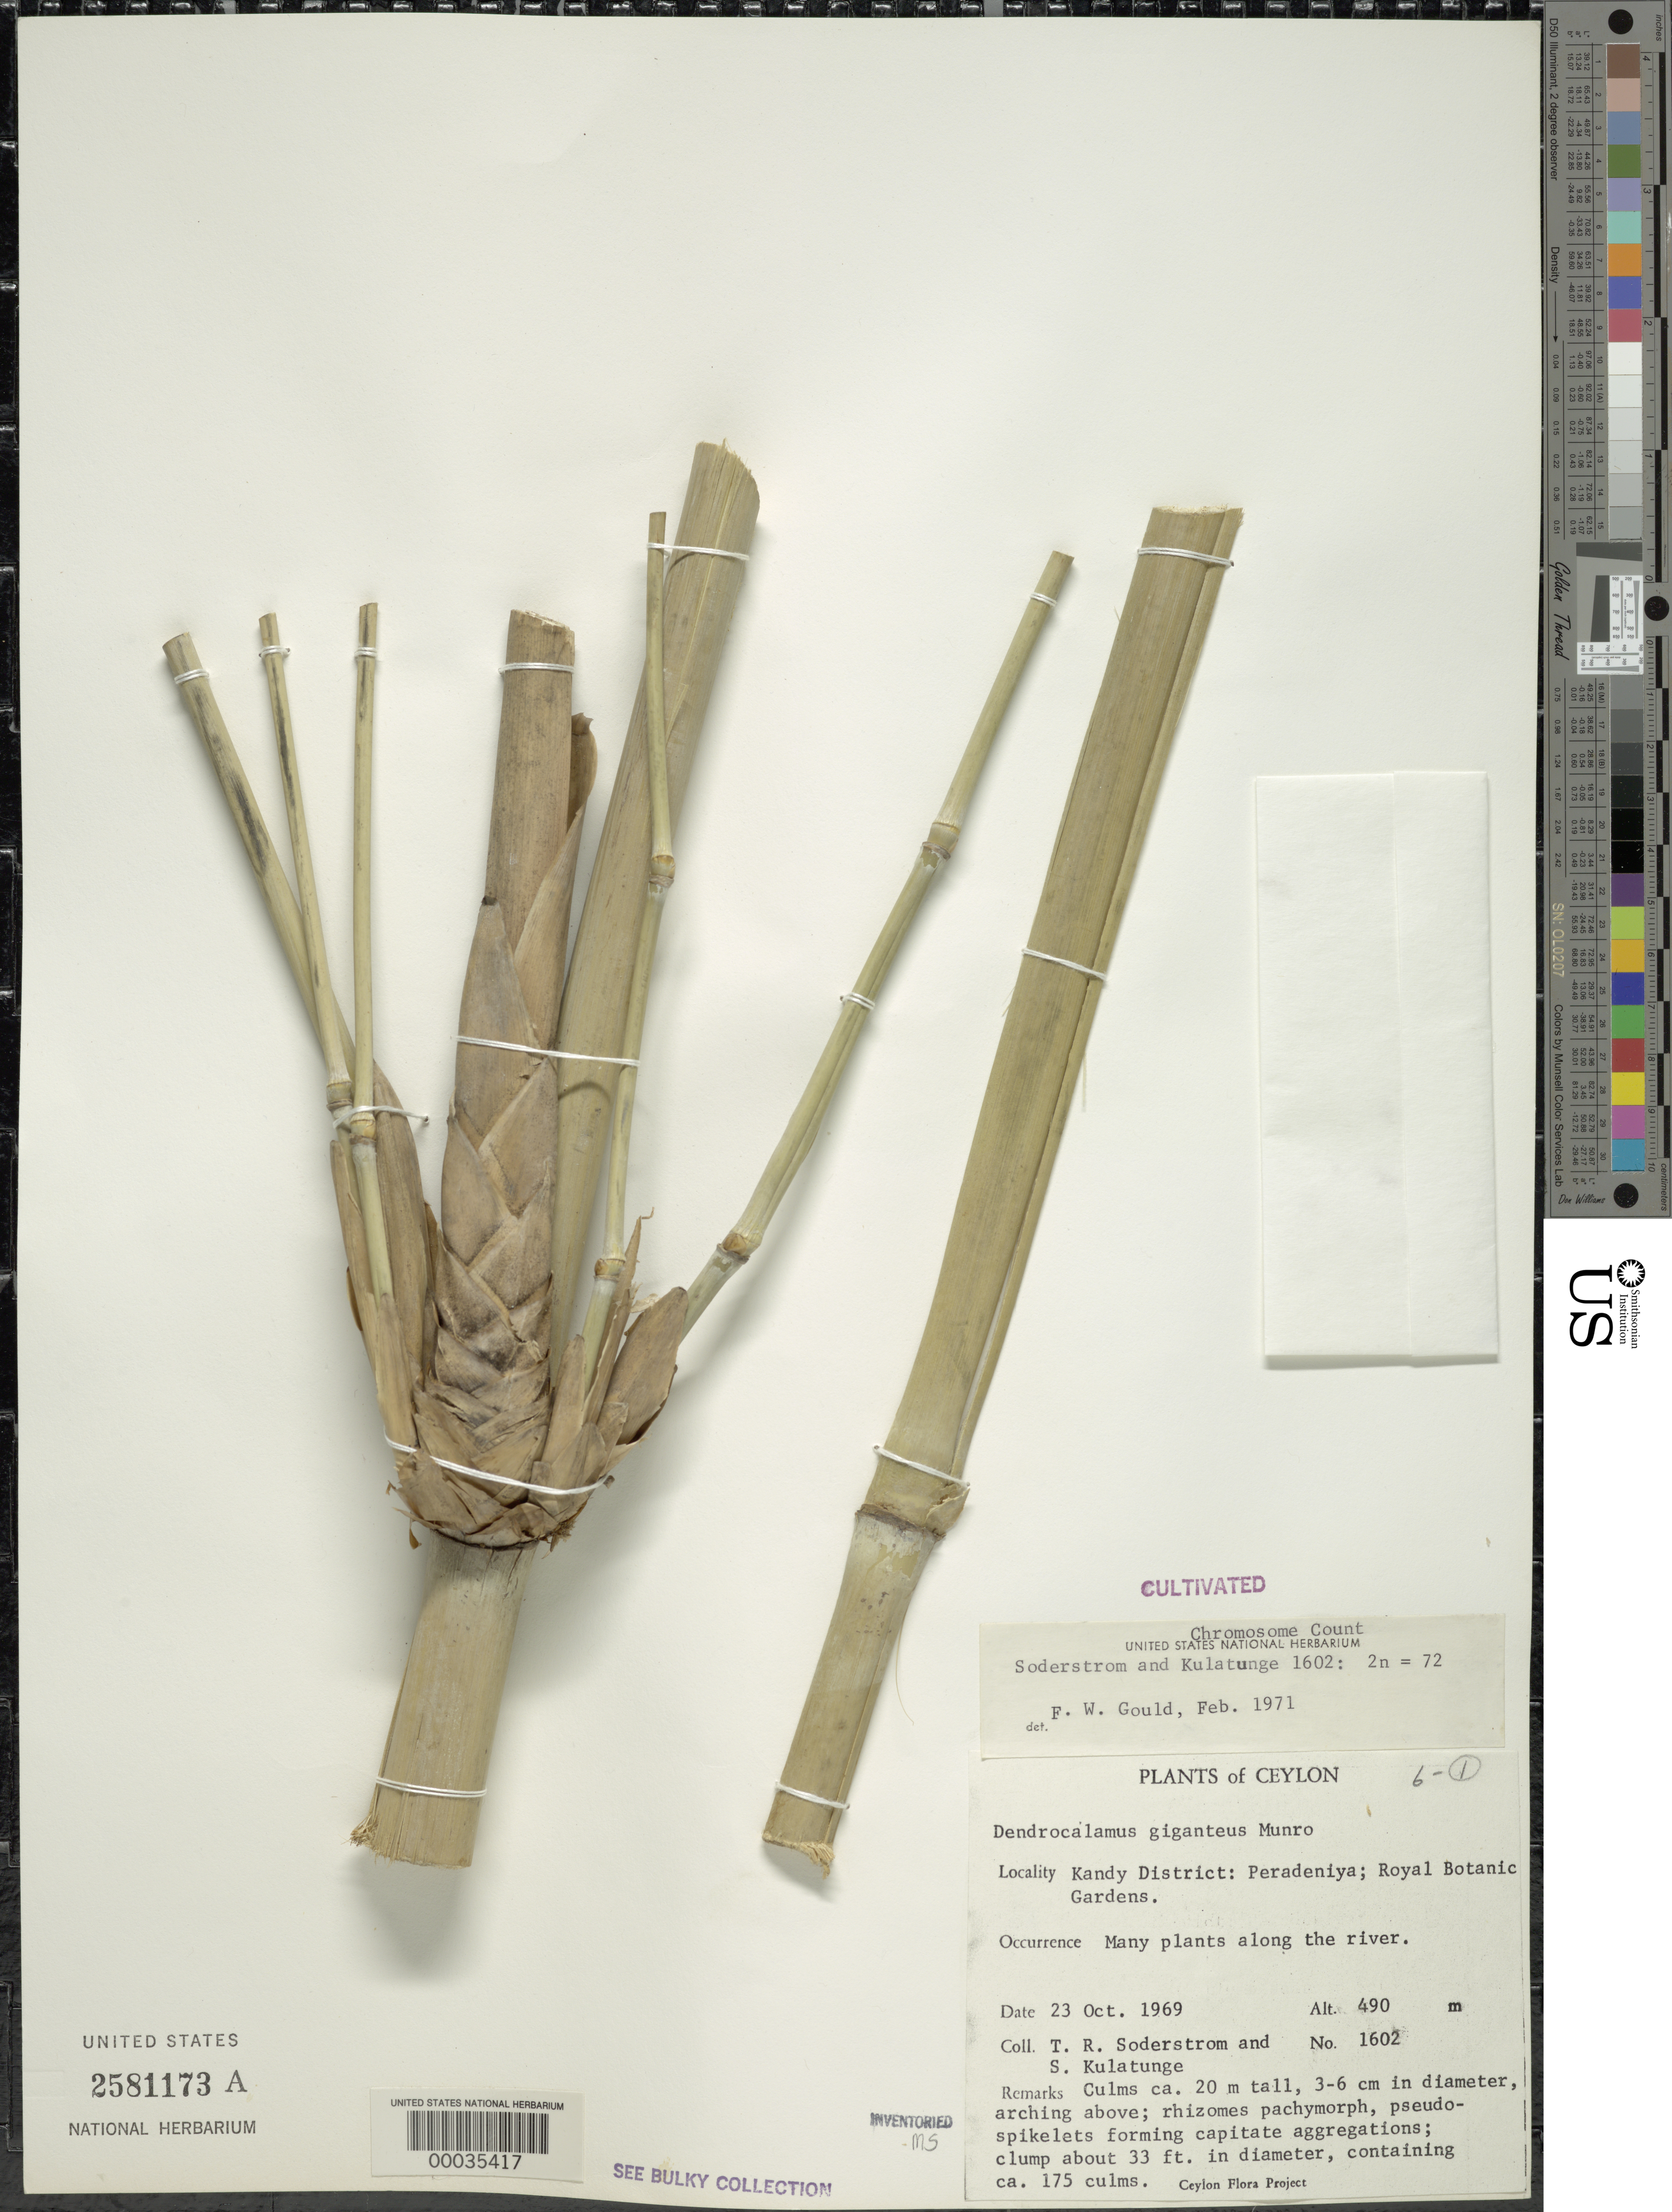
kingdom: Plantae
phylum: Tracheophyta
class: Liliopsida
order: Poales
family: Poaceae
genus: Dendrocalamus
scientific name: Dendrocalamus giganteus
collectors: T. R. Soderstrom & S. Kulatunge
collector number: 1602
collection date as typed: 23 Oct 1969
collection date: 1969-10-23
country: Sri Lanka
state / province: Central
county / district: Kandy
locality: Royal botanic gardens-peradenya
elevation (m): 490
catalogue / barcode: US 2581173A